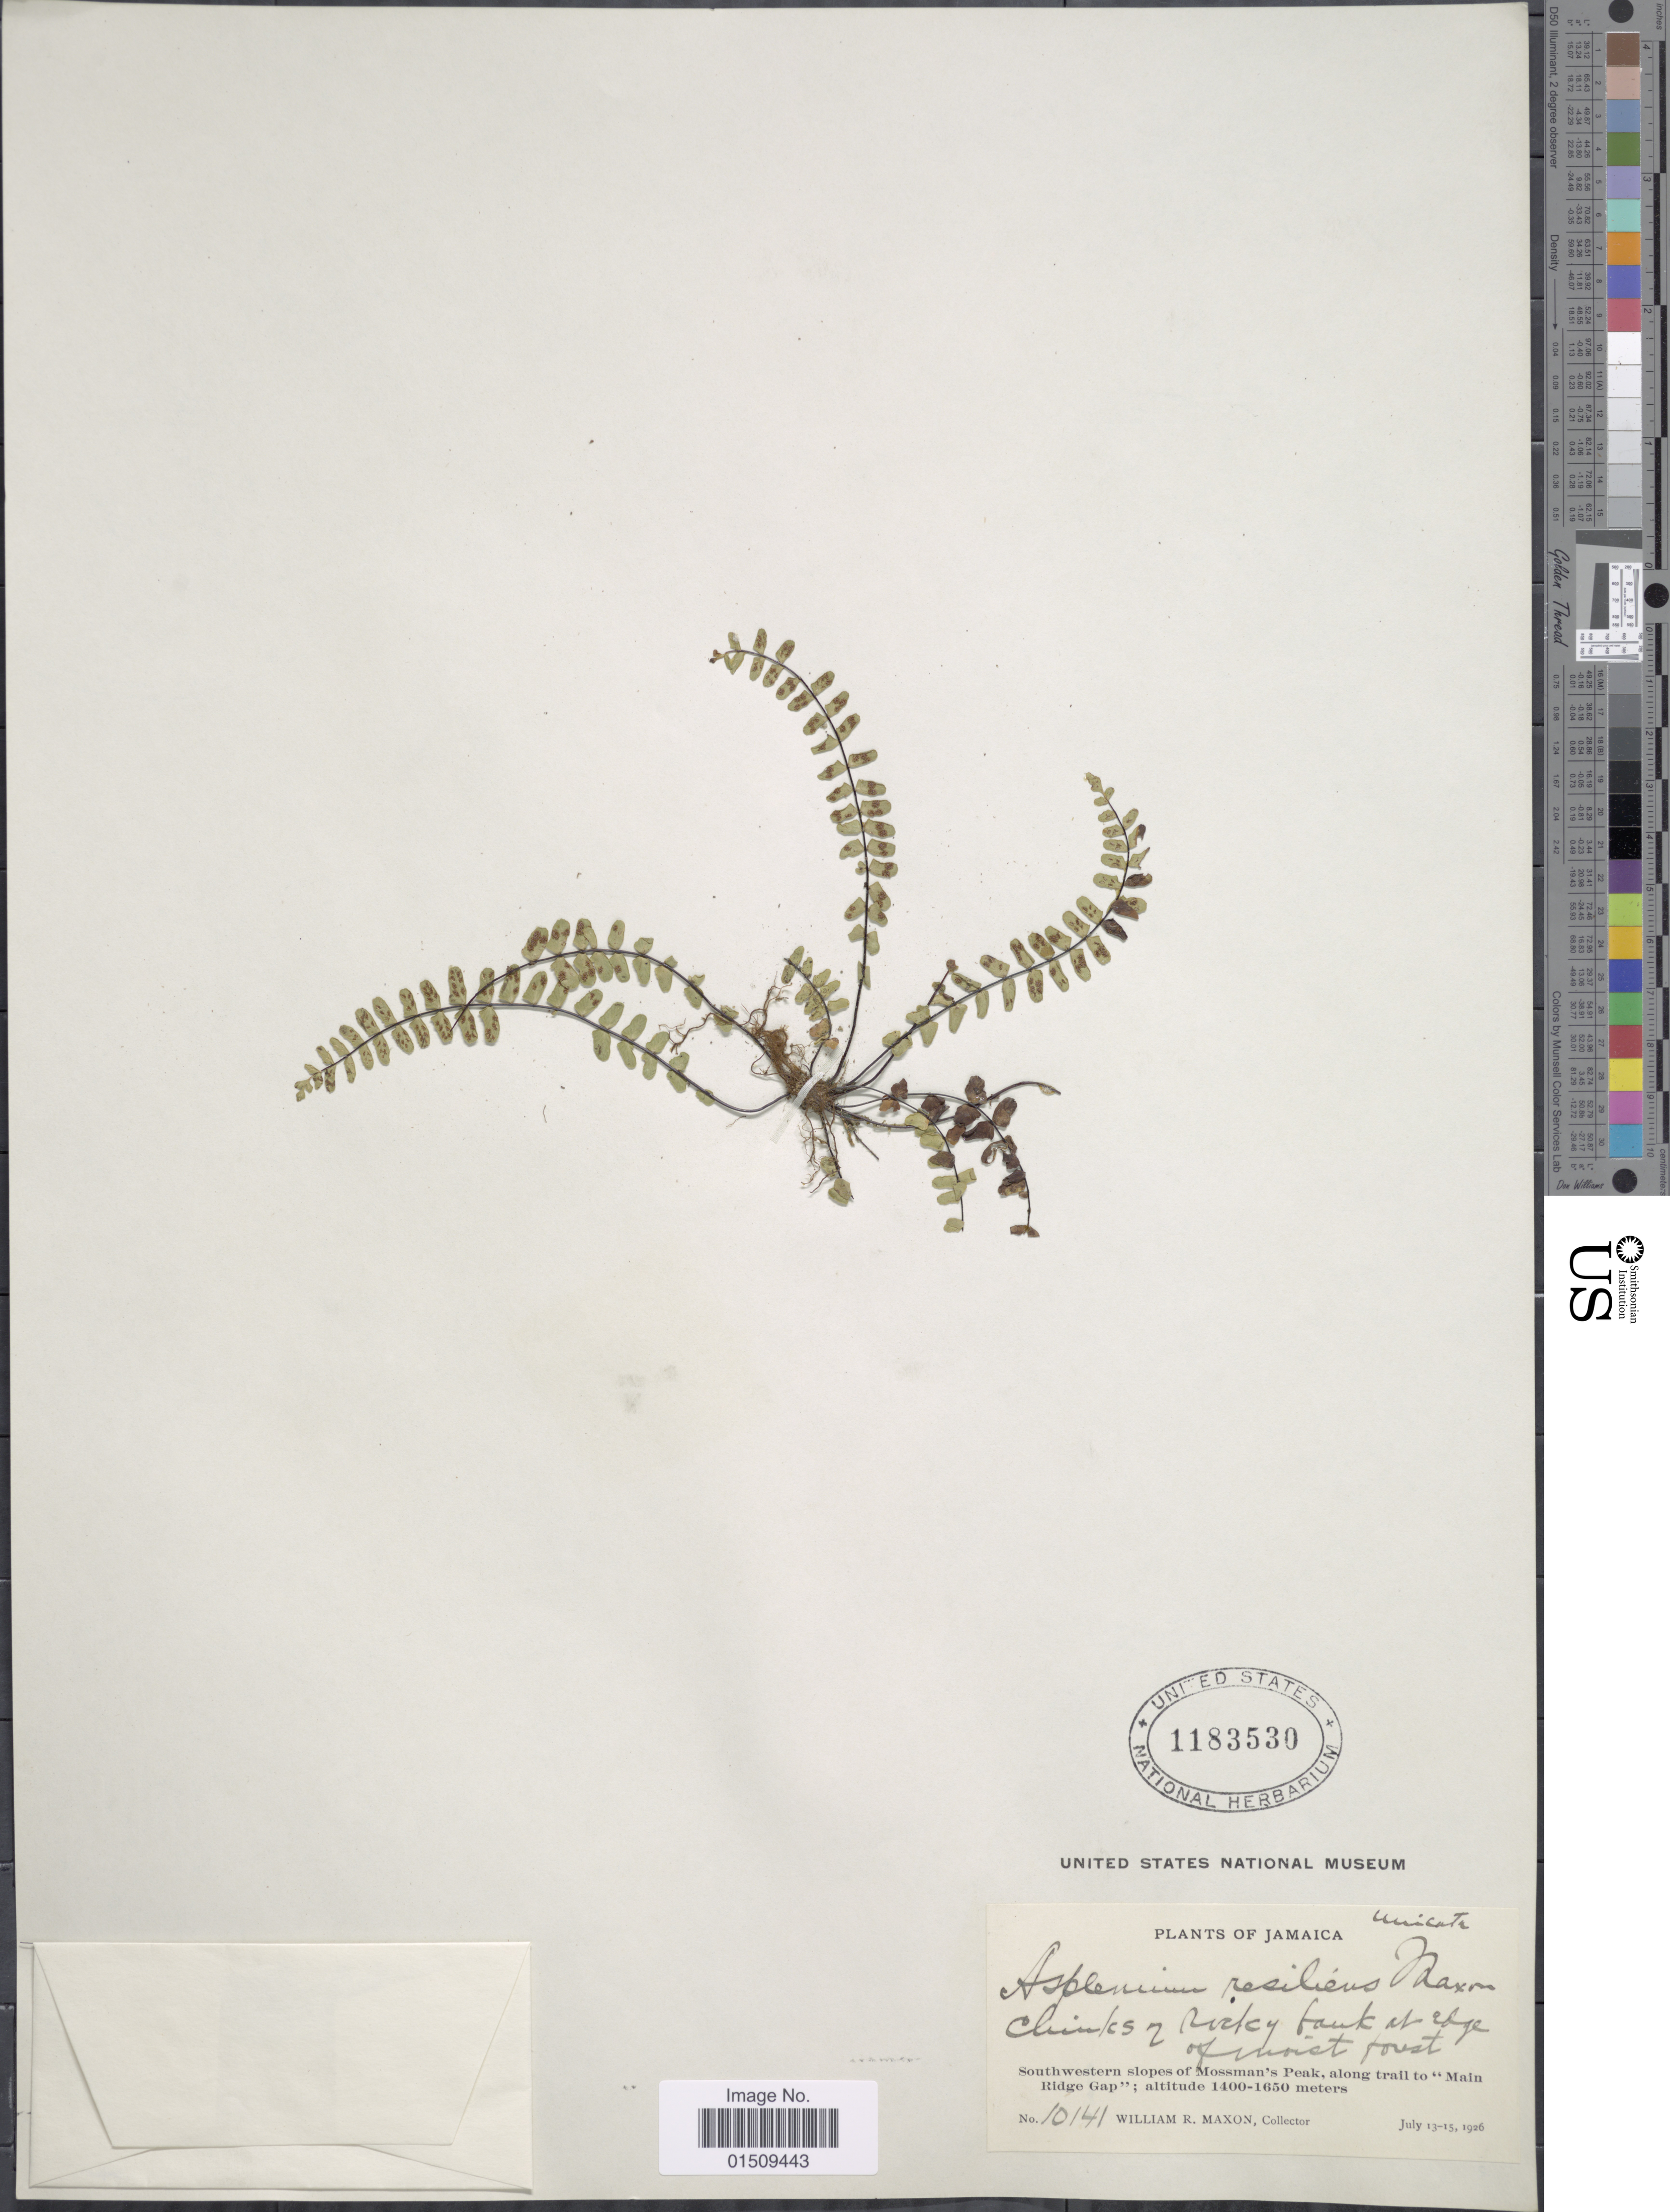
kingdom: Plantae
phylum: Tracheophyta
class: Polypodiopsida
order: Polypodiales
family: Aspleniaceae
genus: Asplenium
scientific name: Asplenium resiliens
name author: Kunze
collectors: W. R. Maxon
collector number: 10141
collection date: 1926-07-13/1926-07-15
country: Jamaica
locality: Jamaica Unicate. Southwestern slopes of Mossman's peak, along trail to "Main Ridge Gap"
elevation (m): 1400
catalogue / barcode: US 1183530